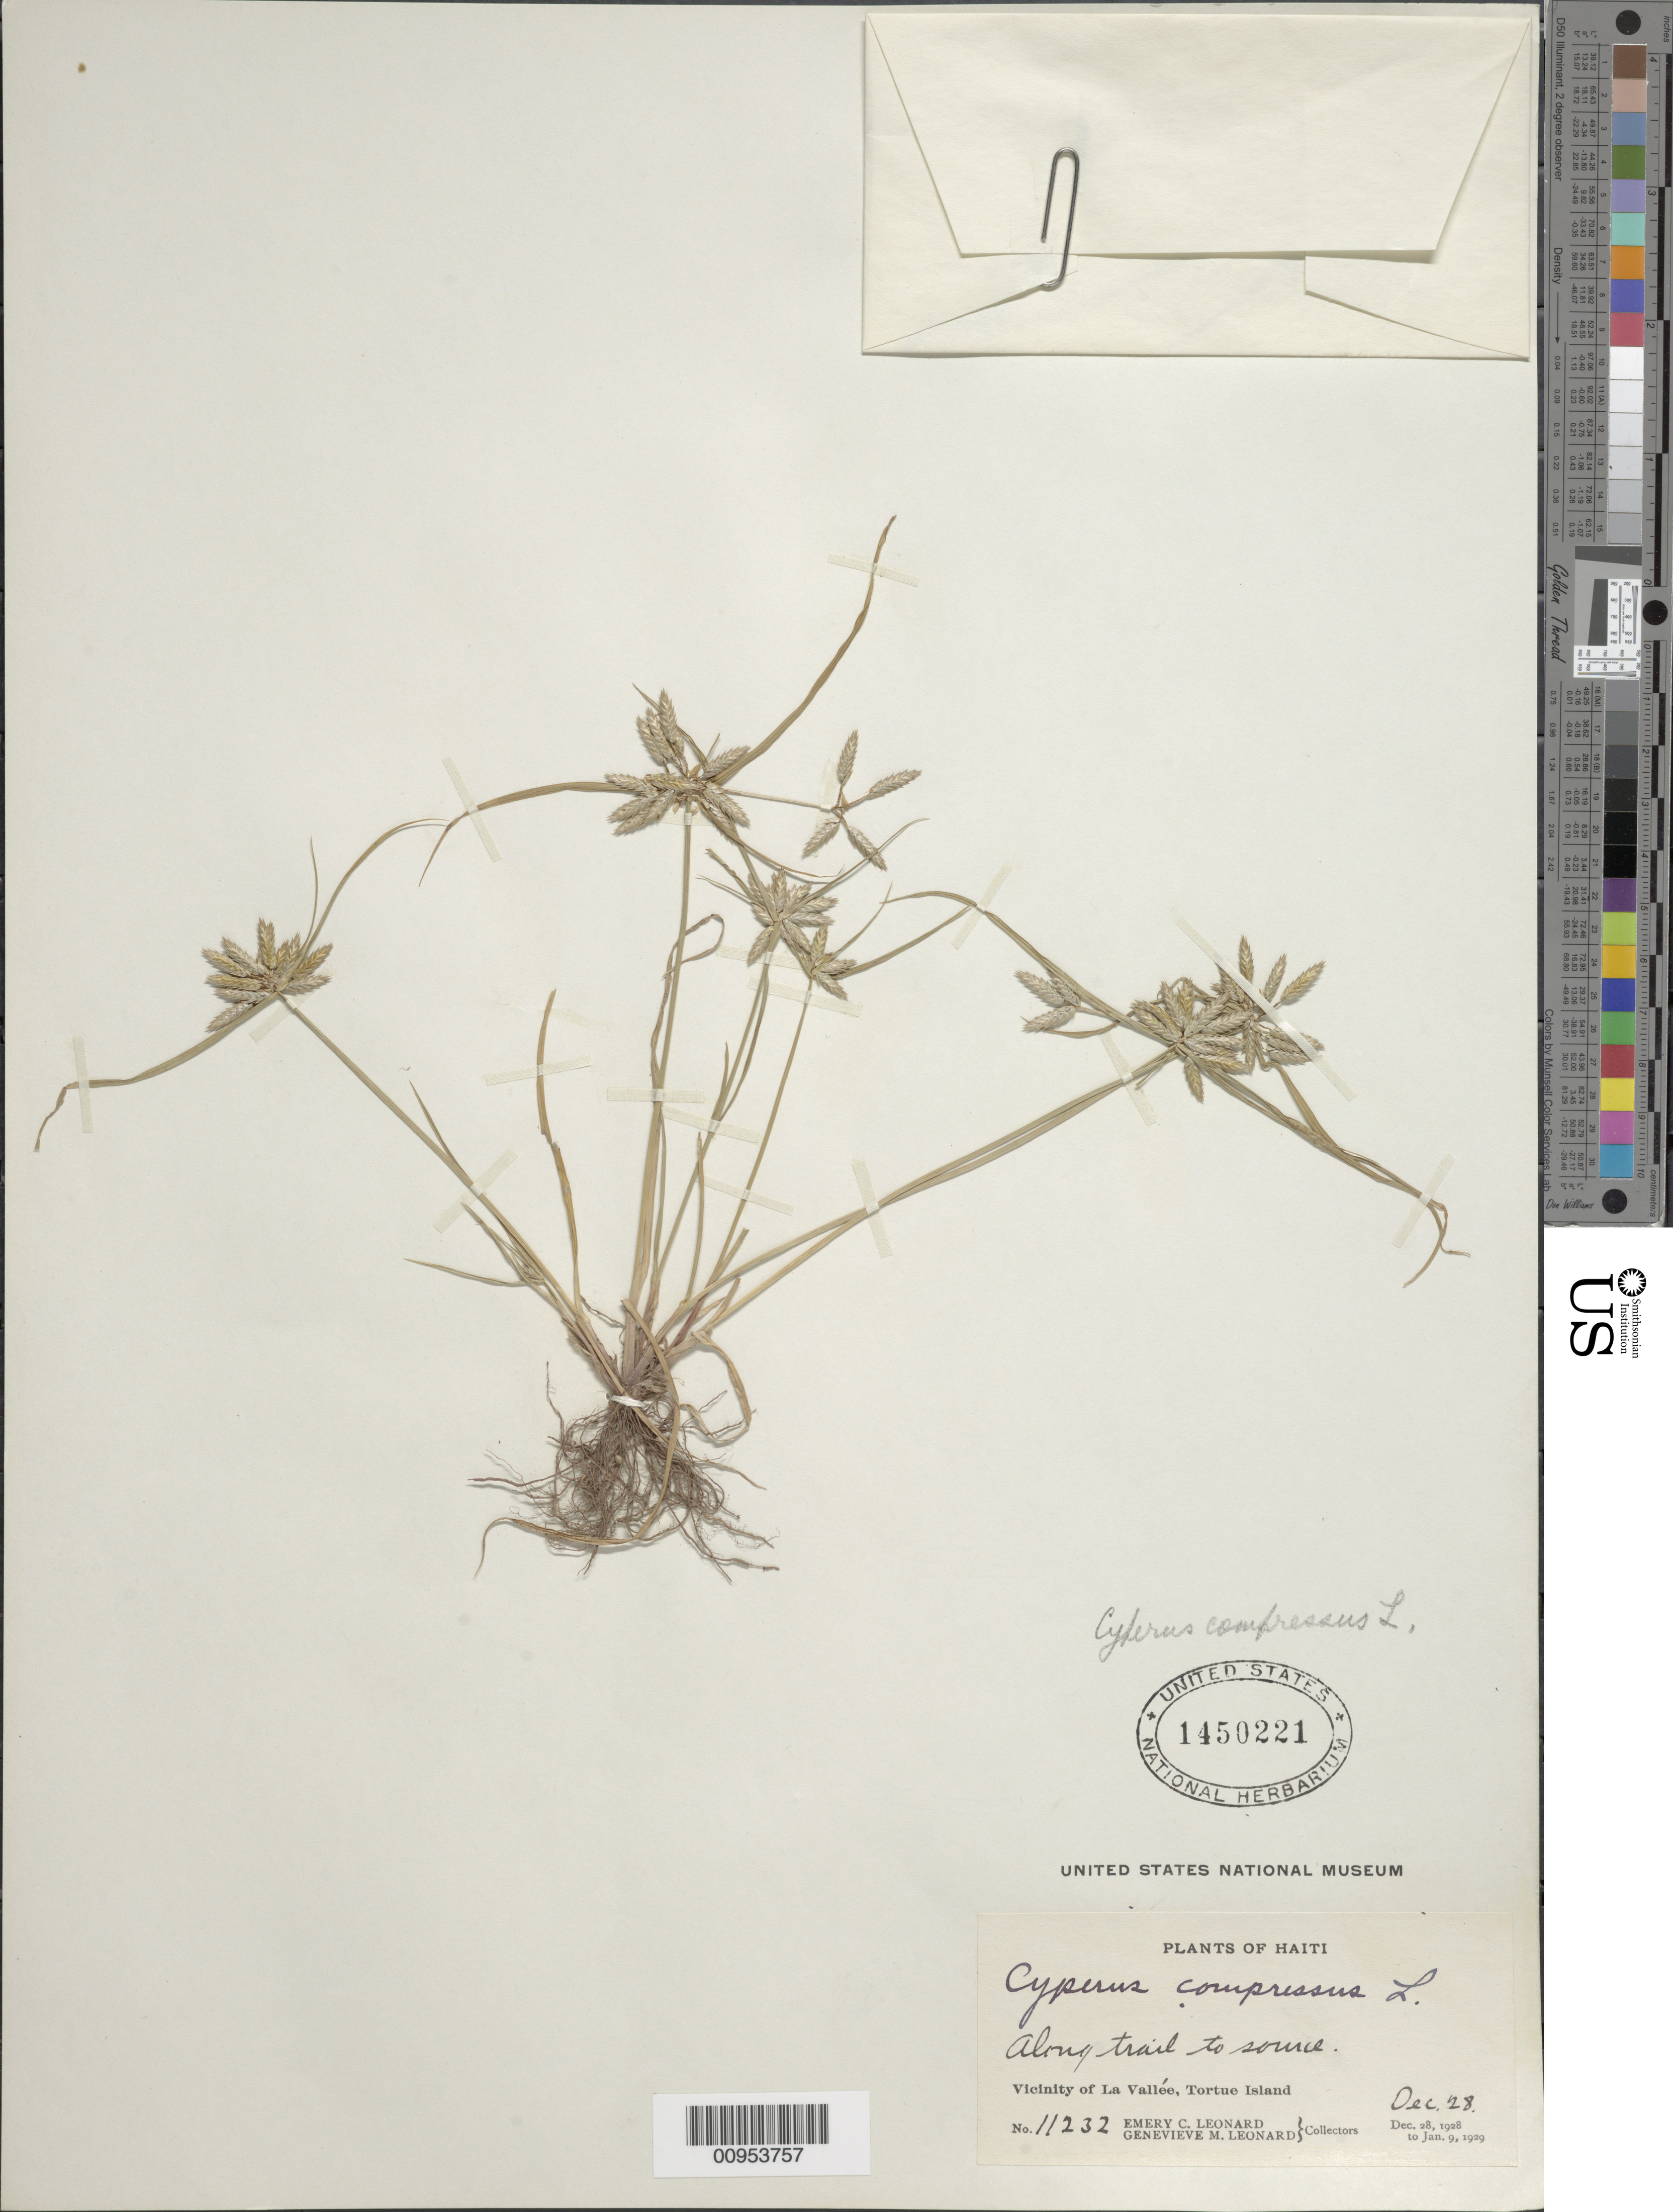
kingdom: Plantae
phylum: Tracheophyta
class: Liliopsida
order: Poales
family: Cyperaceae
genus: Cyperus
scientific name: Cyperus compressus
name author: L.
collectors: E. C. Leonard & G. M. Leonard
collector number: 11232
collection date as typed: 28 Dec 1928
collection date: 1928-12-28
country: Haiti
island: Tortue Island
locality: Vicinity of La Vallée, along trail to source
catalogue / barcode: US 1450221